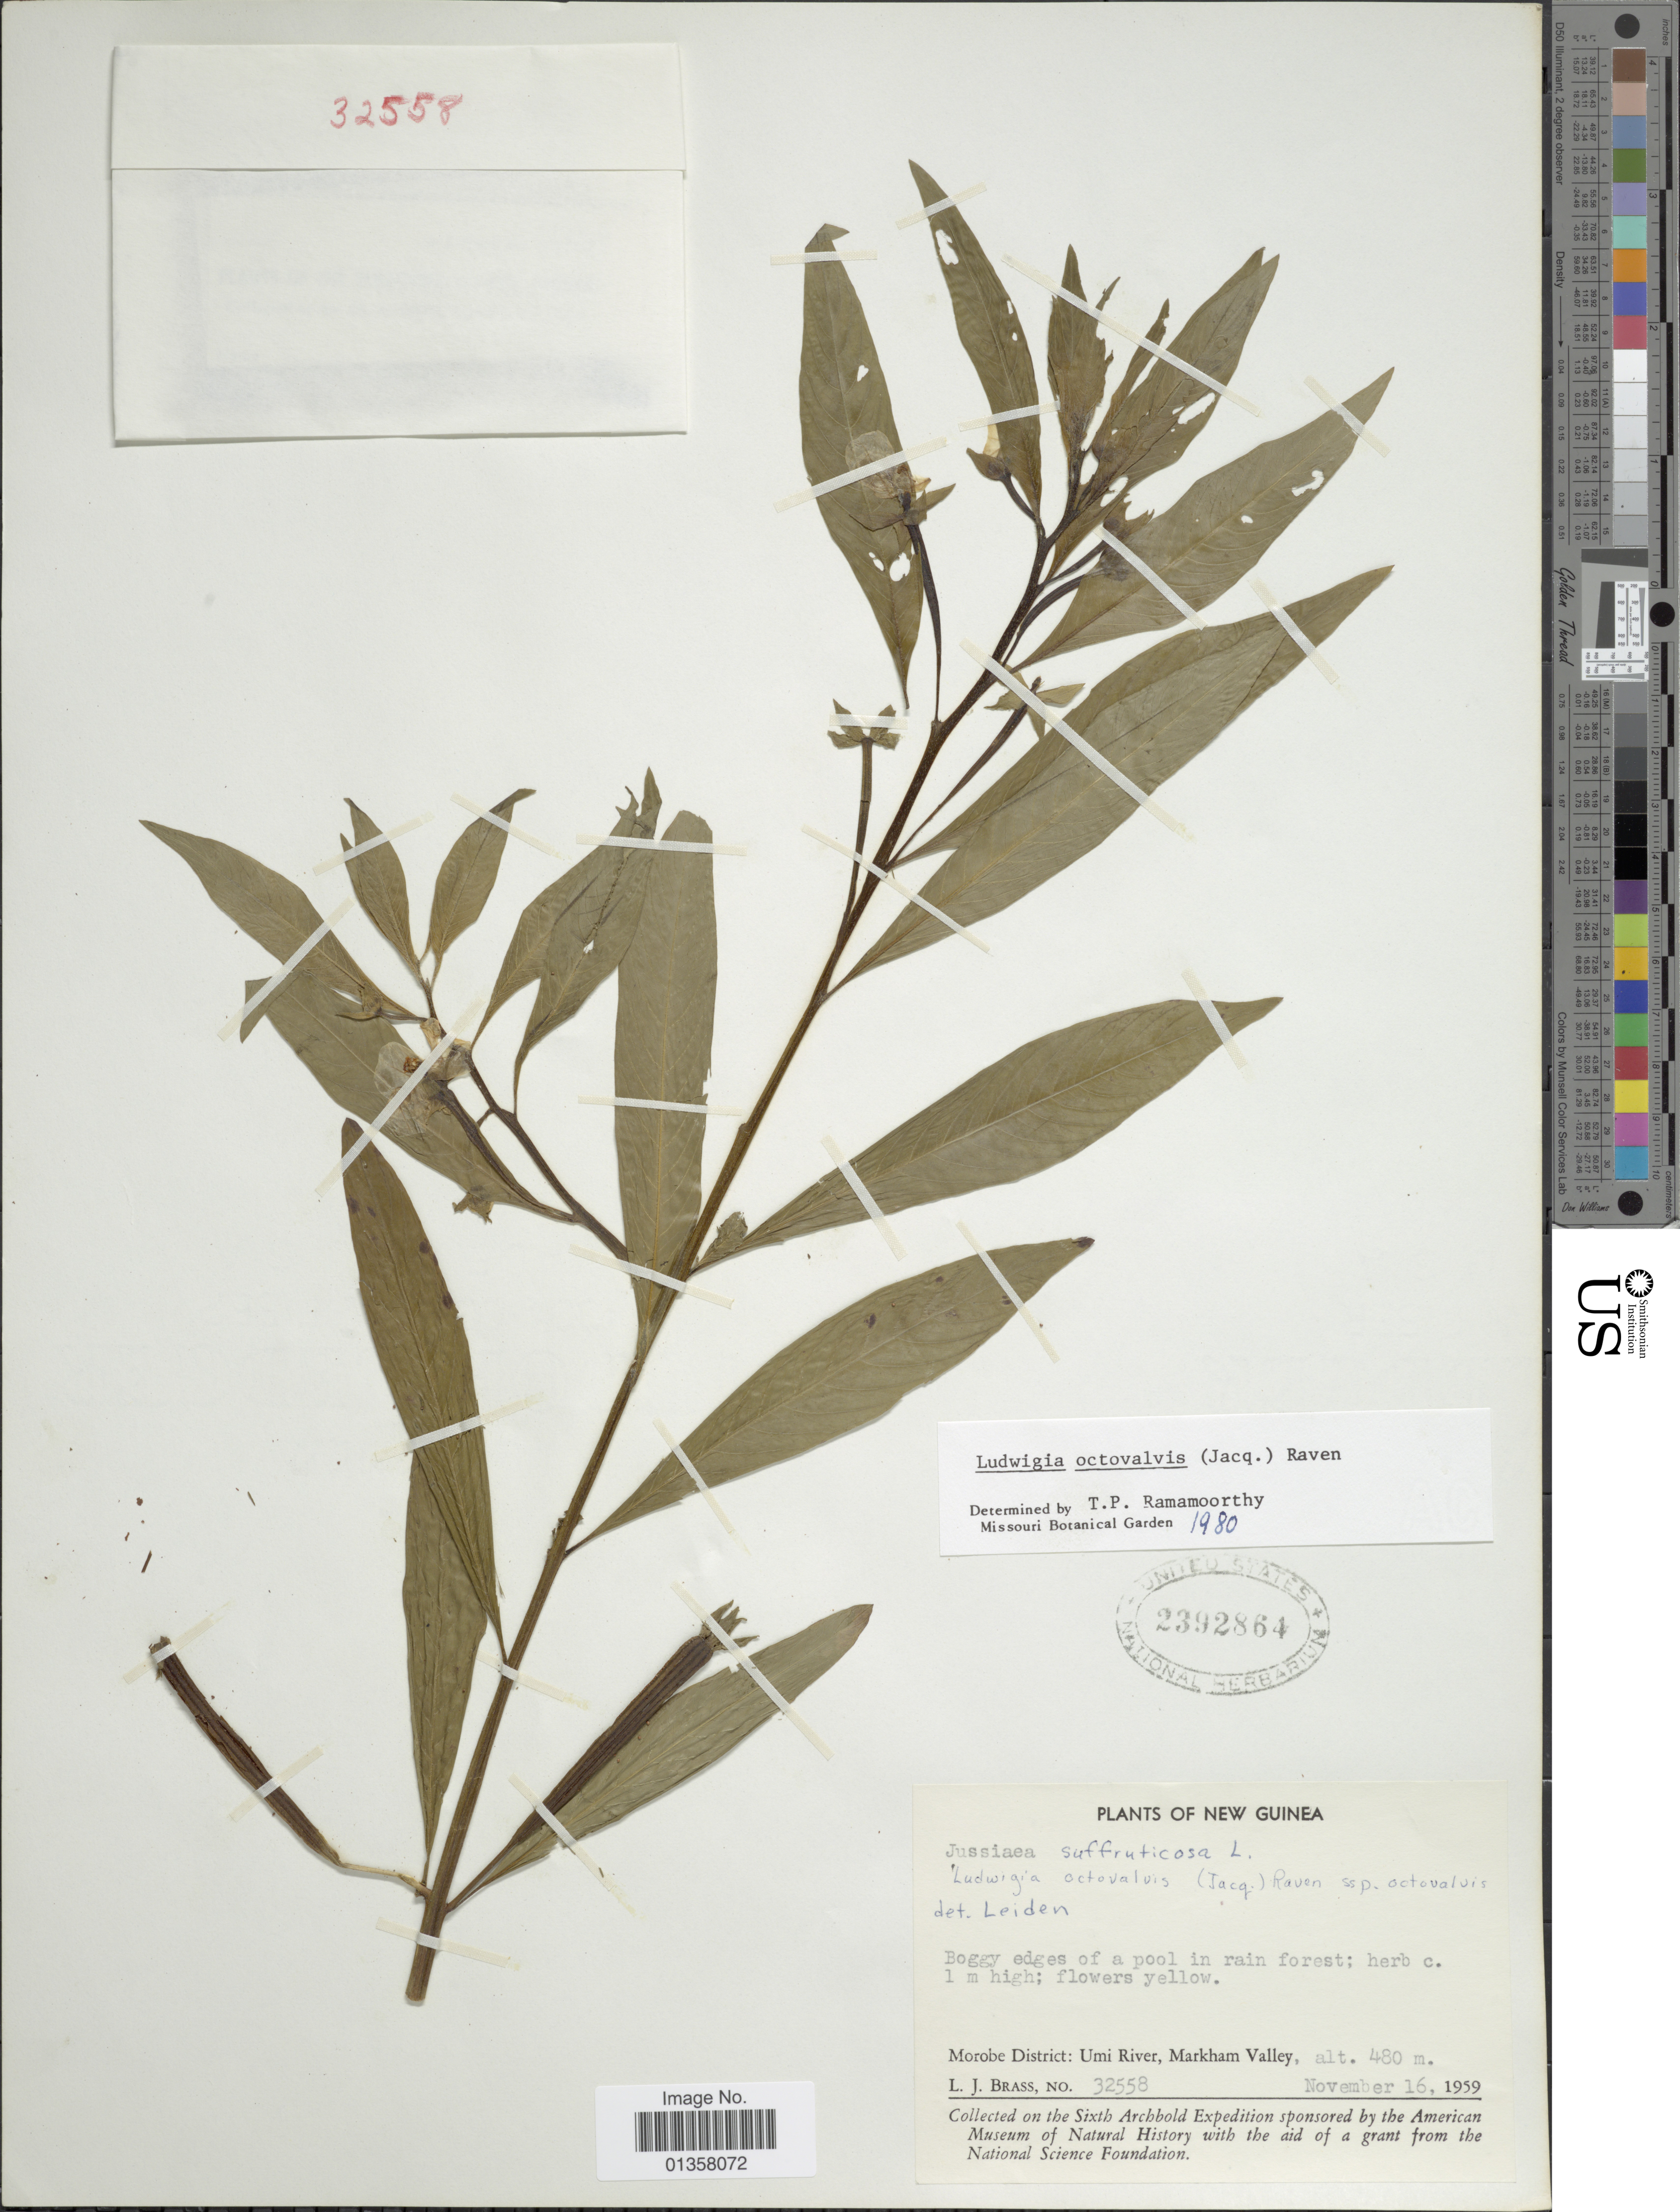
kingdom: Plantae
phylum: Tracheophyta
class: Magnoliopsida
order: Myrtales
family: Onagraceae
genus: Ludwigia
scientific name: Ludwigia octovalvis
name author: (Jacq.) P.H. Raven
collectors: L. J. Brass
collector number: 32558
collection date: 1959-11-16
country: Papua New Guinea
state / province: Morobe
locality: Umi River, Markham Valley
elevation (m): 480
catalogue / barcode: US 2392864